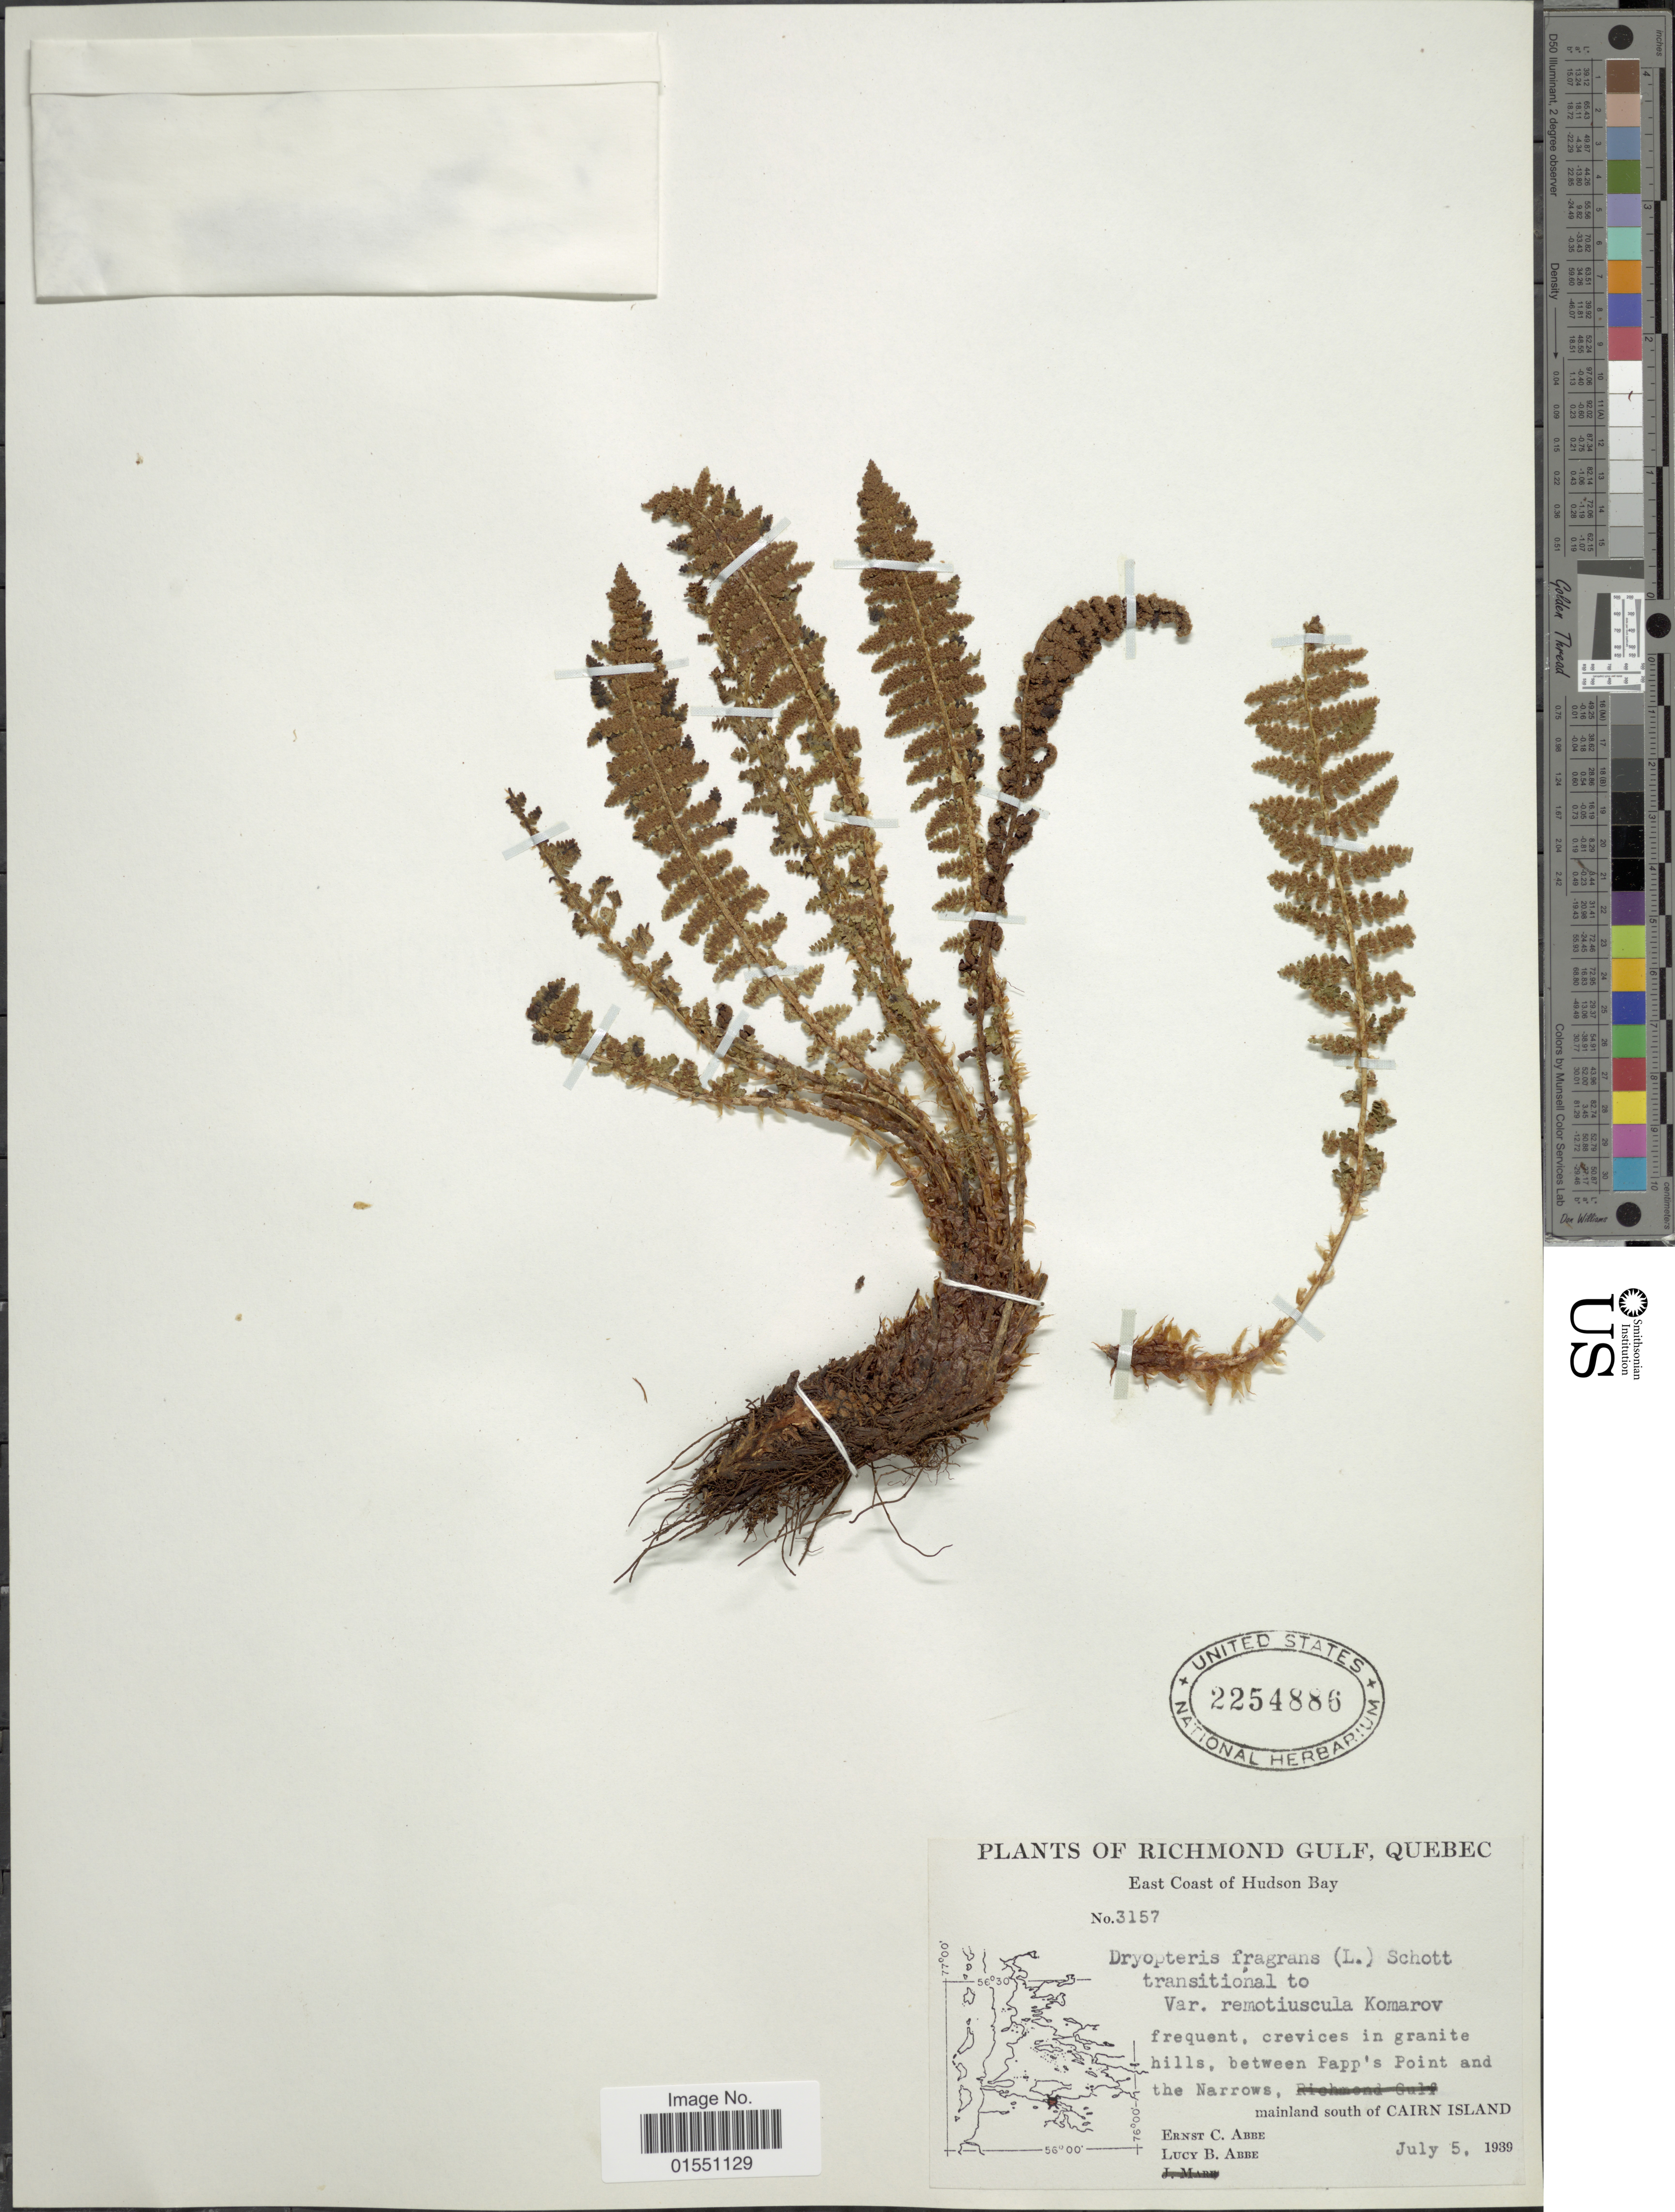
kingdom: Plantae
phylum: Tracheophyta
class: Polypodiopsida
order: Polypodiales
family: Dryopteridaceae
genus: Dryopteris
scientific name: Dryopteris fragrans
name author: (L.) Schott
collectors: E. C. Abbe & L. B. Abbe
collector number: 3157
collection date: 1939-07-05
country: Canada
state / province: Quebec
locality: Richmond Gulf. East Coast of Hudson Bay. between Papp's point and the Narrows. mainland south of Cairn Island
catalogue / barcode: US 2254886